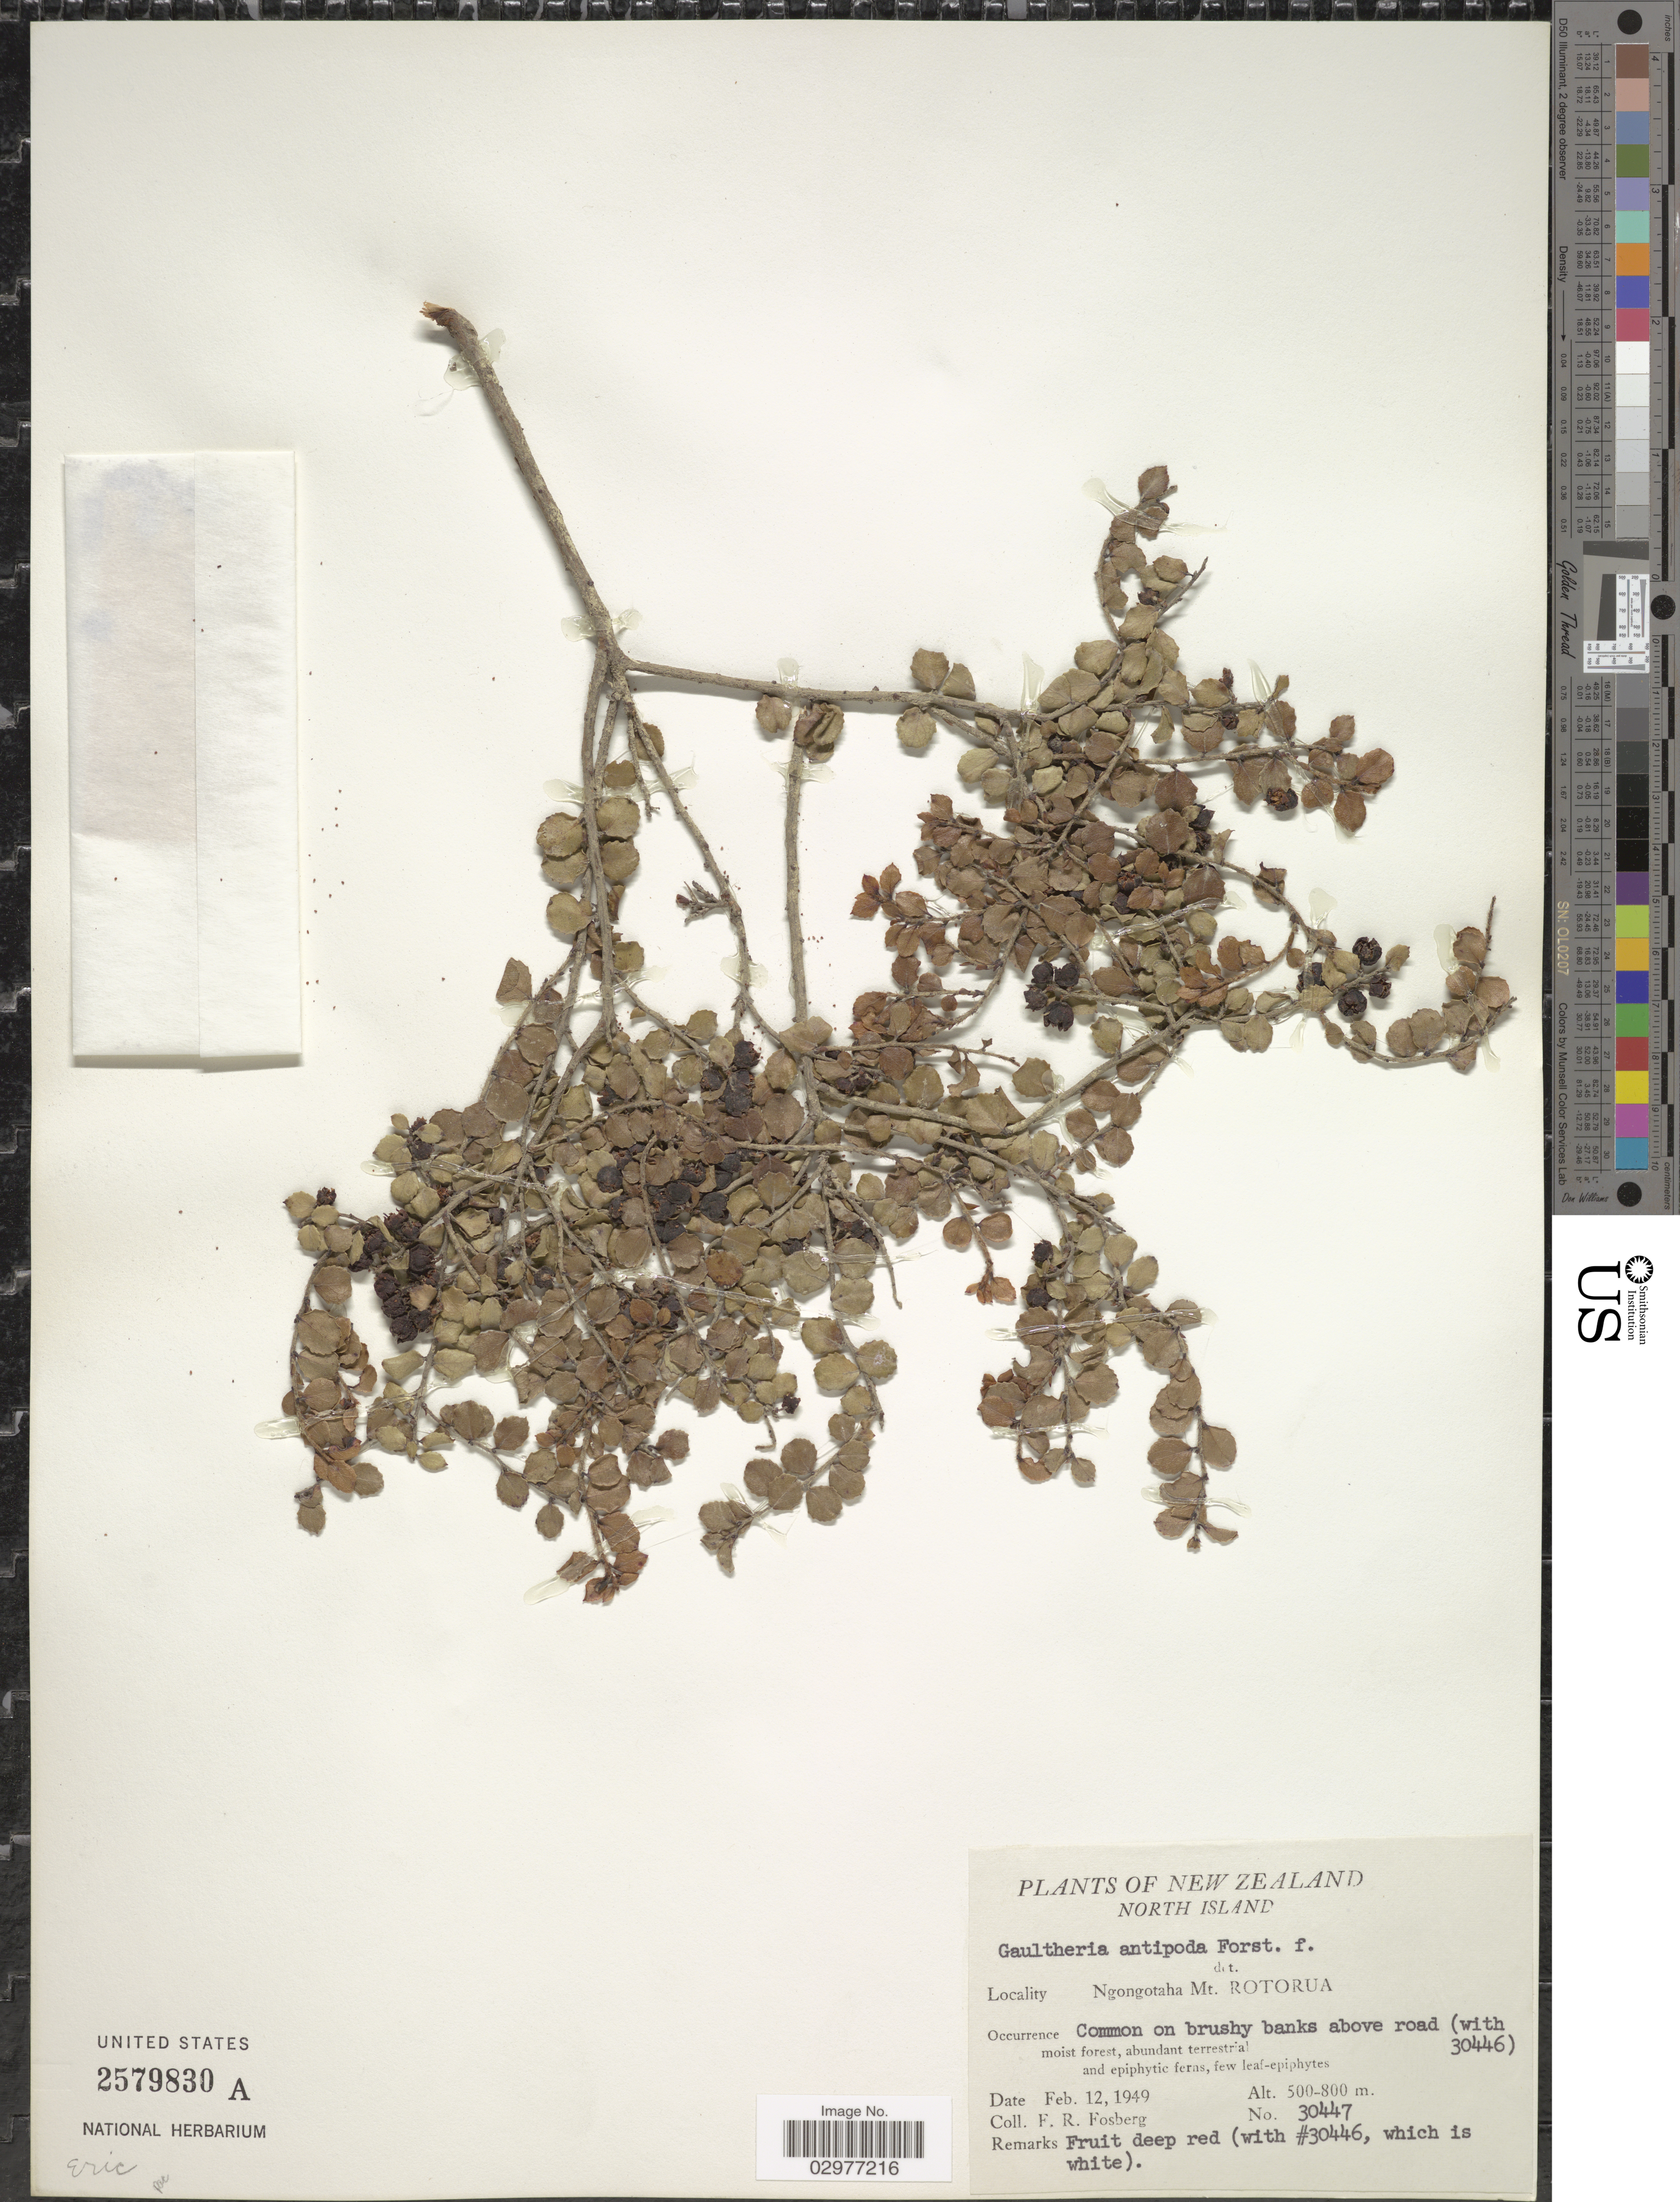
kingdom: Plantae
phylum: Tracheophyta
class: Magnoliopsida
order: Ericales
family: Ericaceae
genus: Gaultheria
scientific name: Gaultheria antipoda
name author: G. Forst.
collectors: F. R. Fosberg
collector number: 30447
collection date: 1949-02-12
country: New Zealand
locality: North Island. Ngongotaha Mt. Rotorua.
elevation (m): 500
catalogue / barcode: US 2579830A